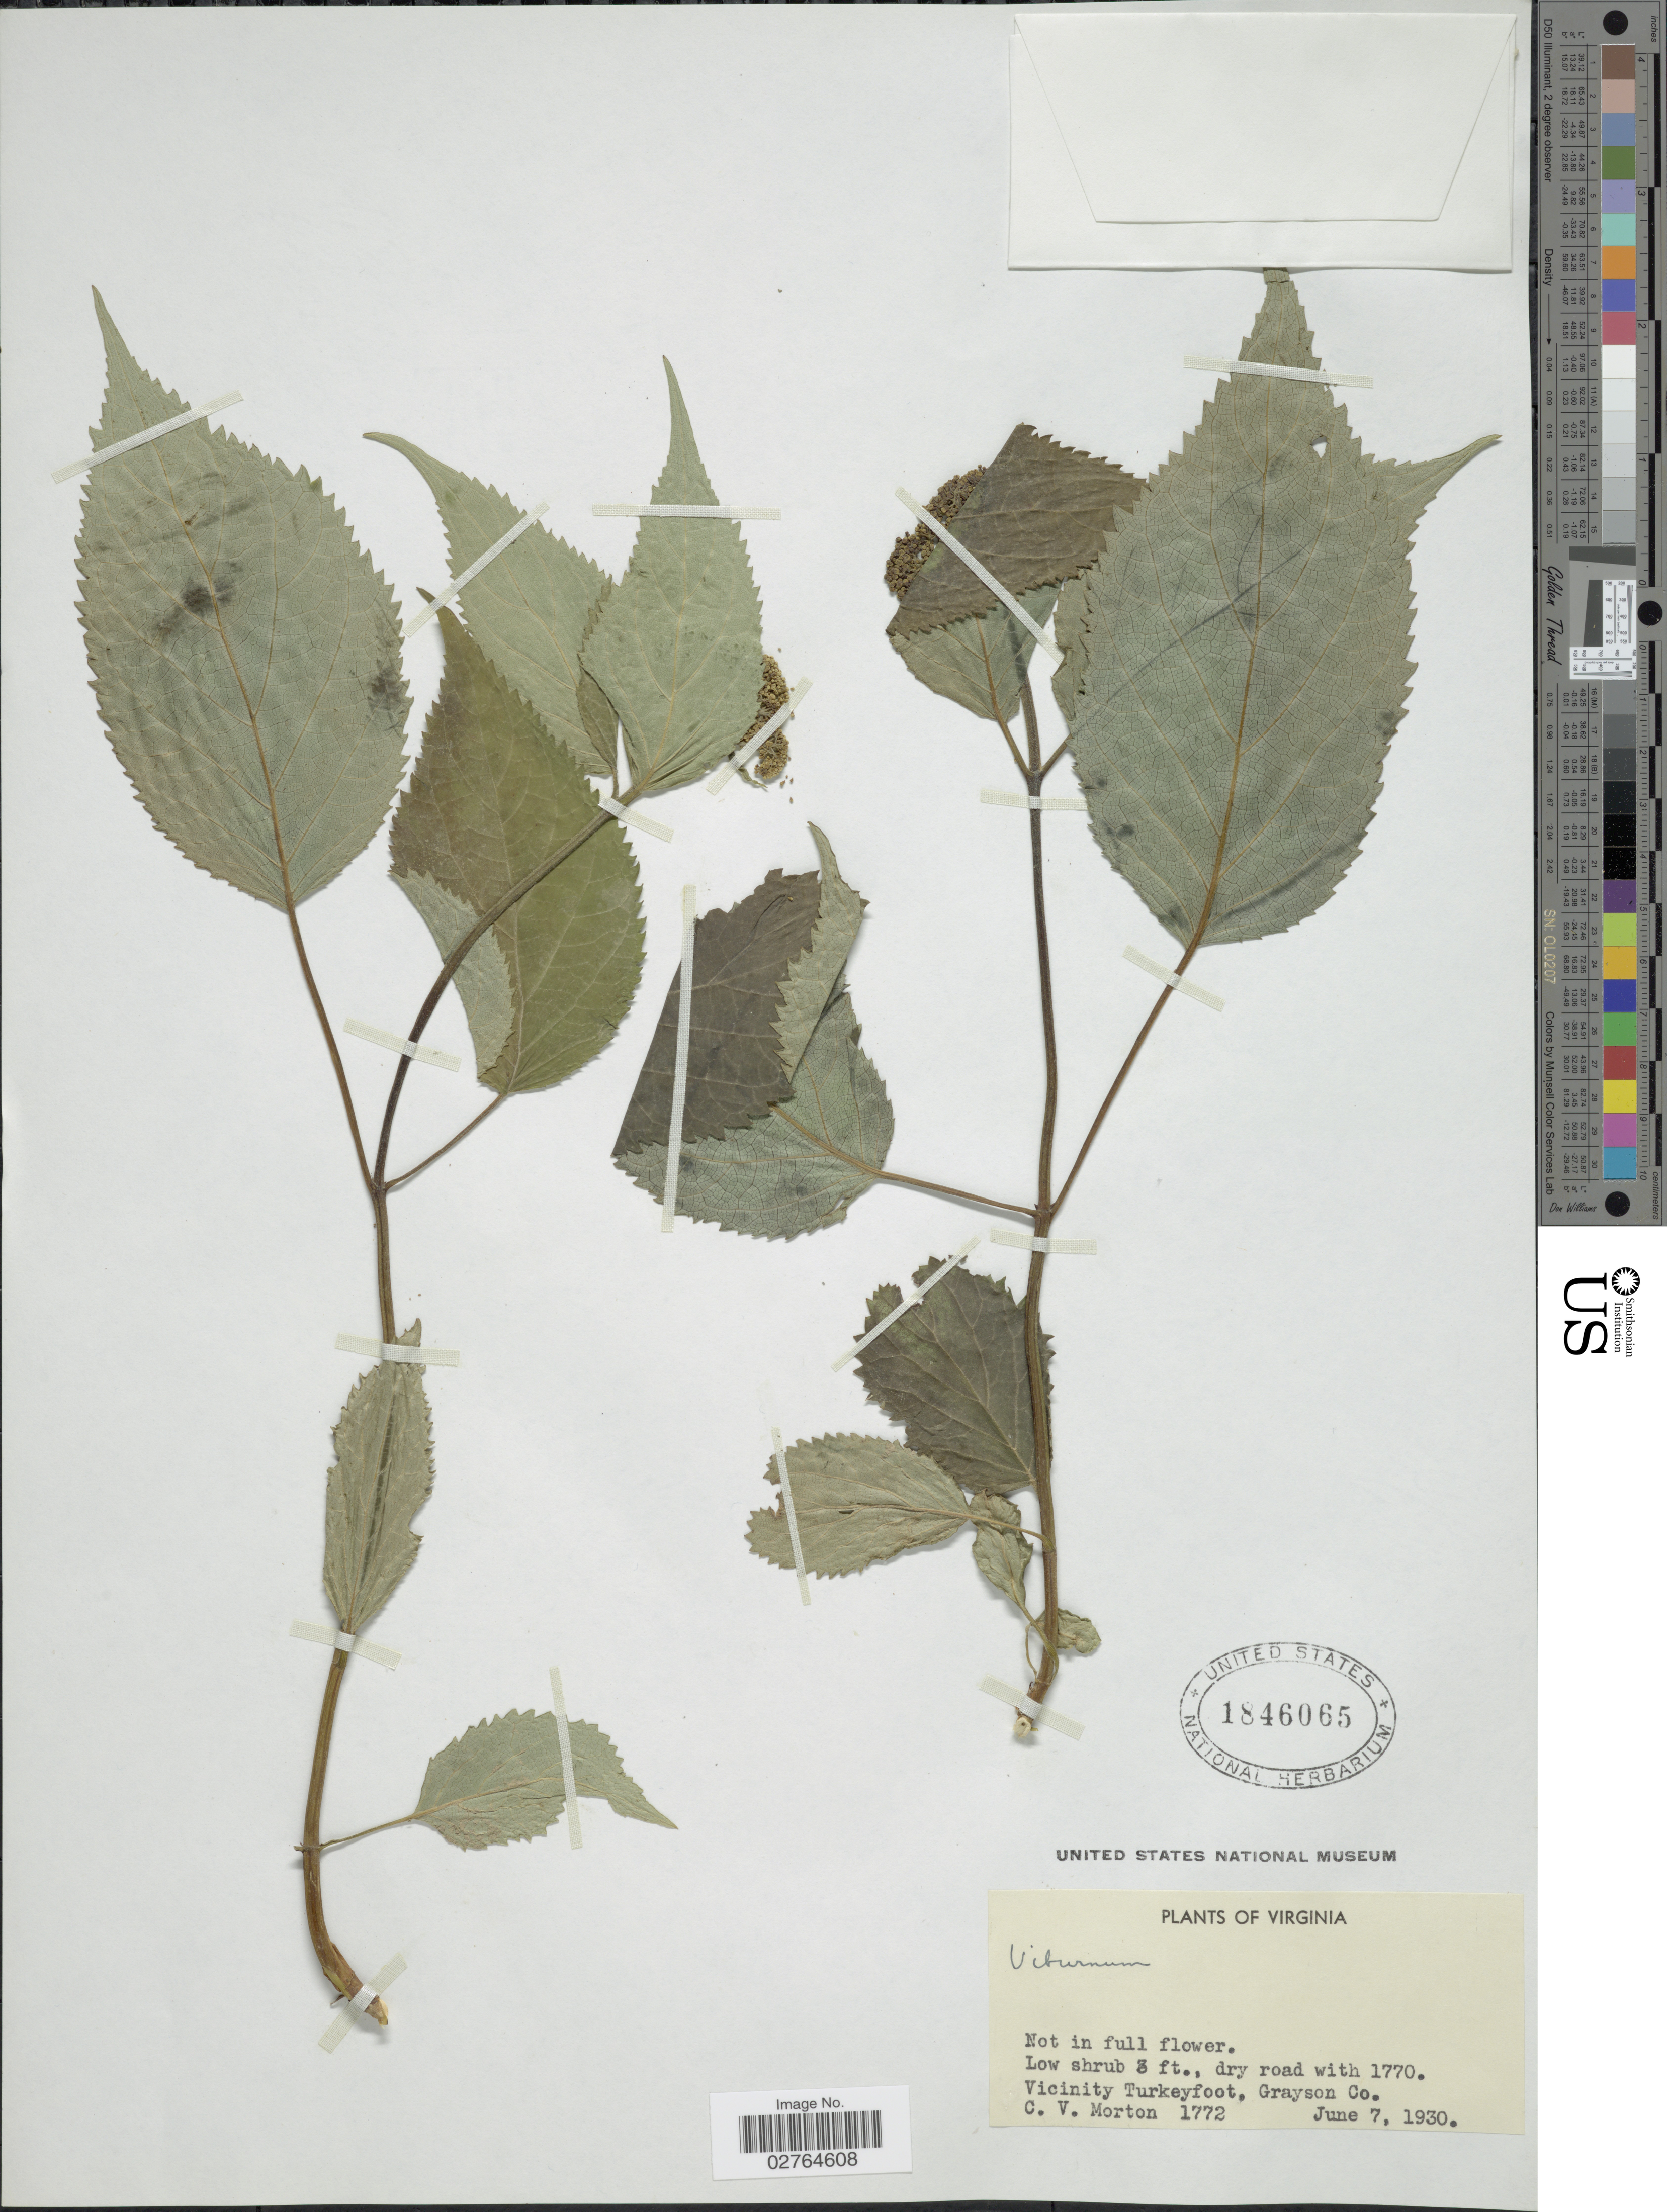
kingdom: Plantae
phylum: Tracheophyta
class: Magnoliopsida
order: Dipsacales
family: Viburnaceae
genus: Viburnum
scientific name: Viburnum sp.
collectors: C. V. Morton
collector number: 1772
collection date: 1930-06-07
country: United States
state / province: Virginia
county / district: Grayson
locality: Vicinity Turkeyfoot, Grayson Co.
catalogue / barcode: US 1846065